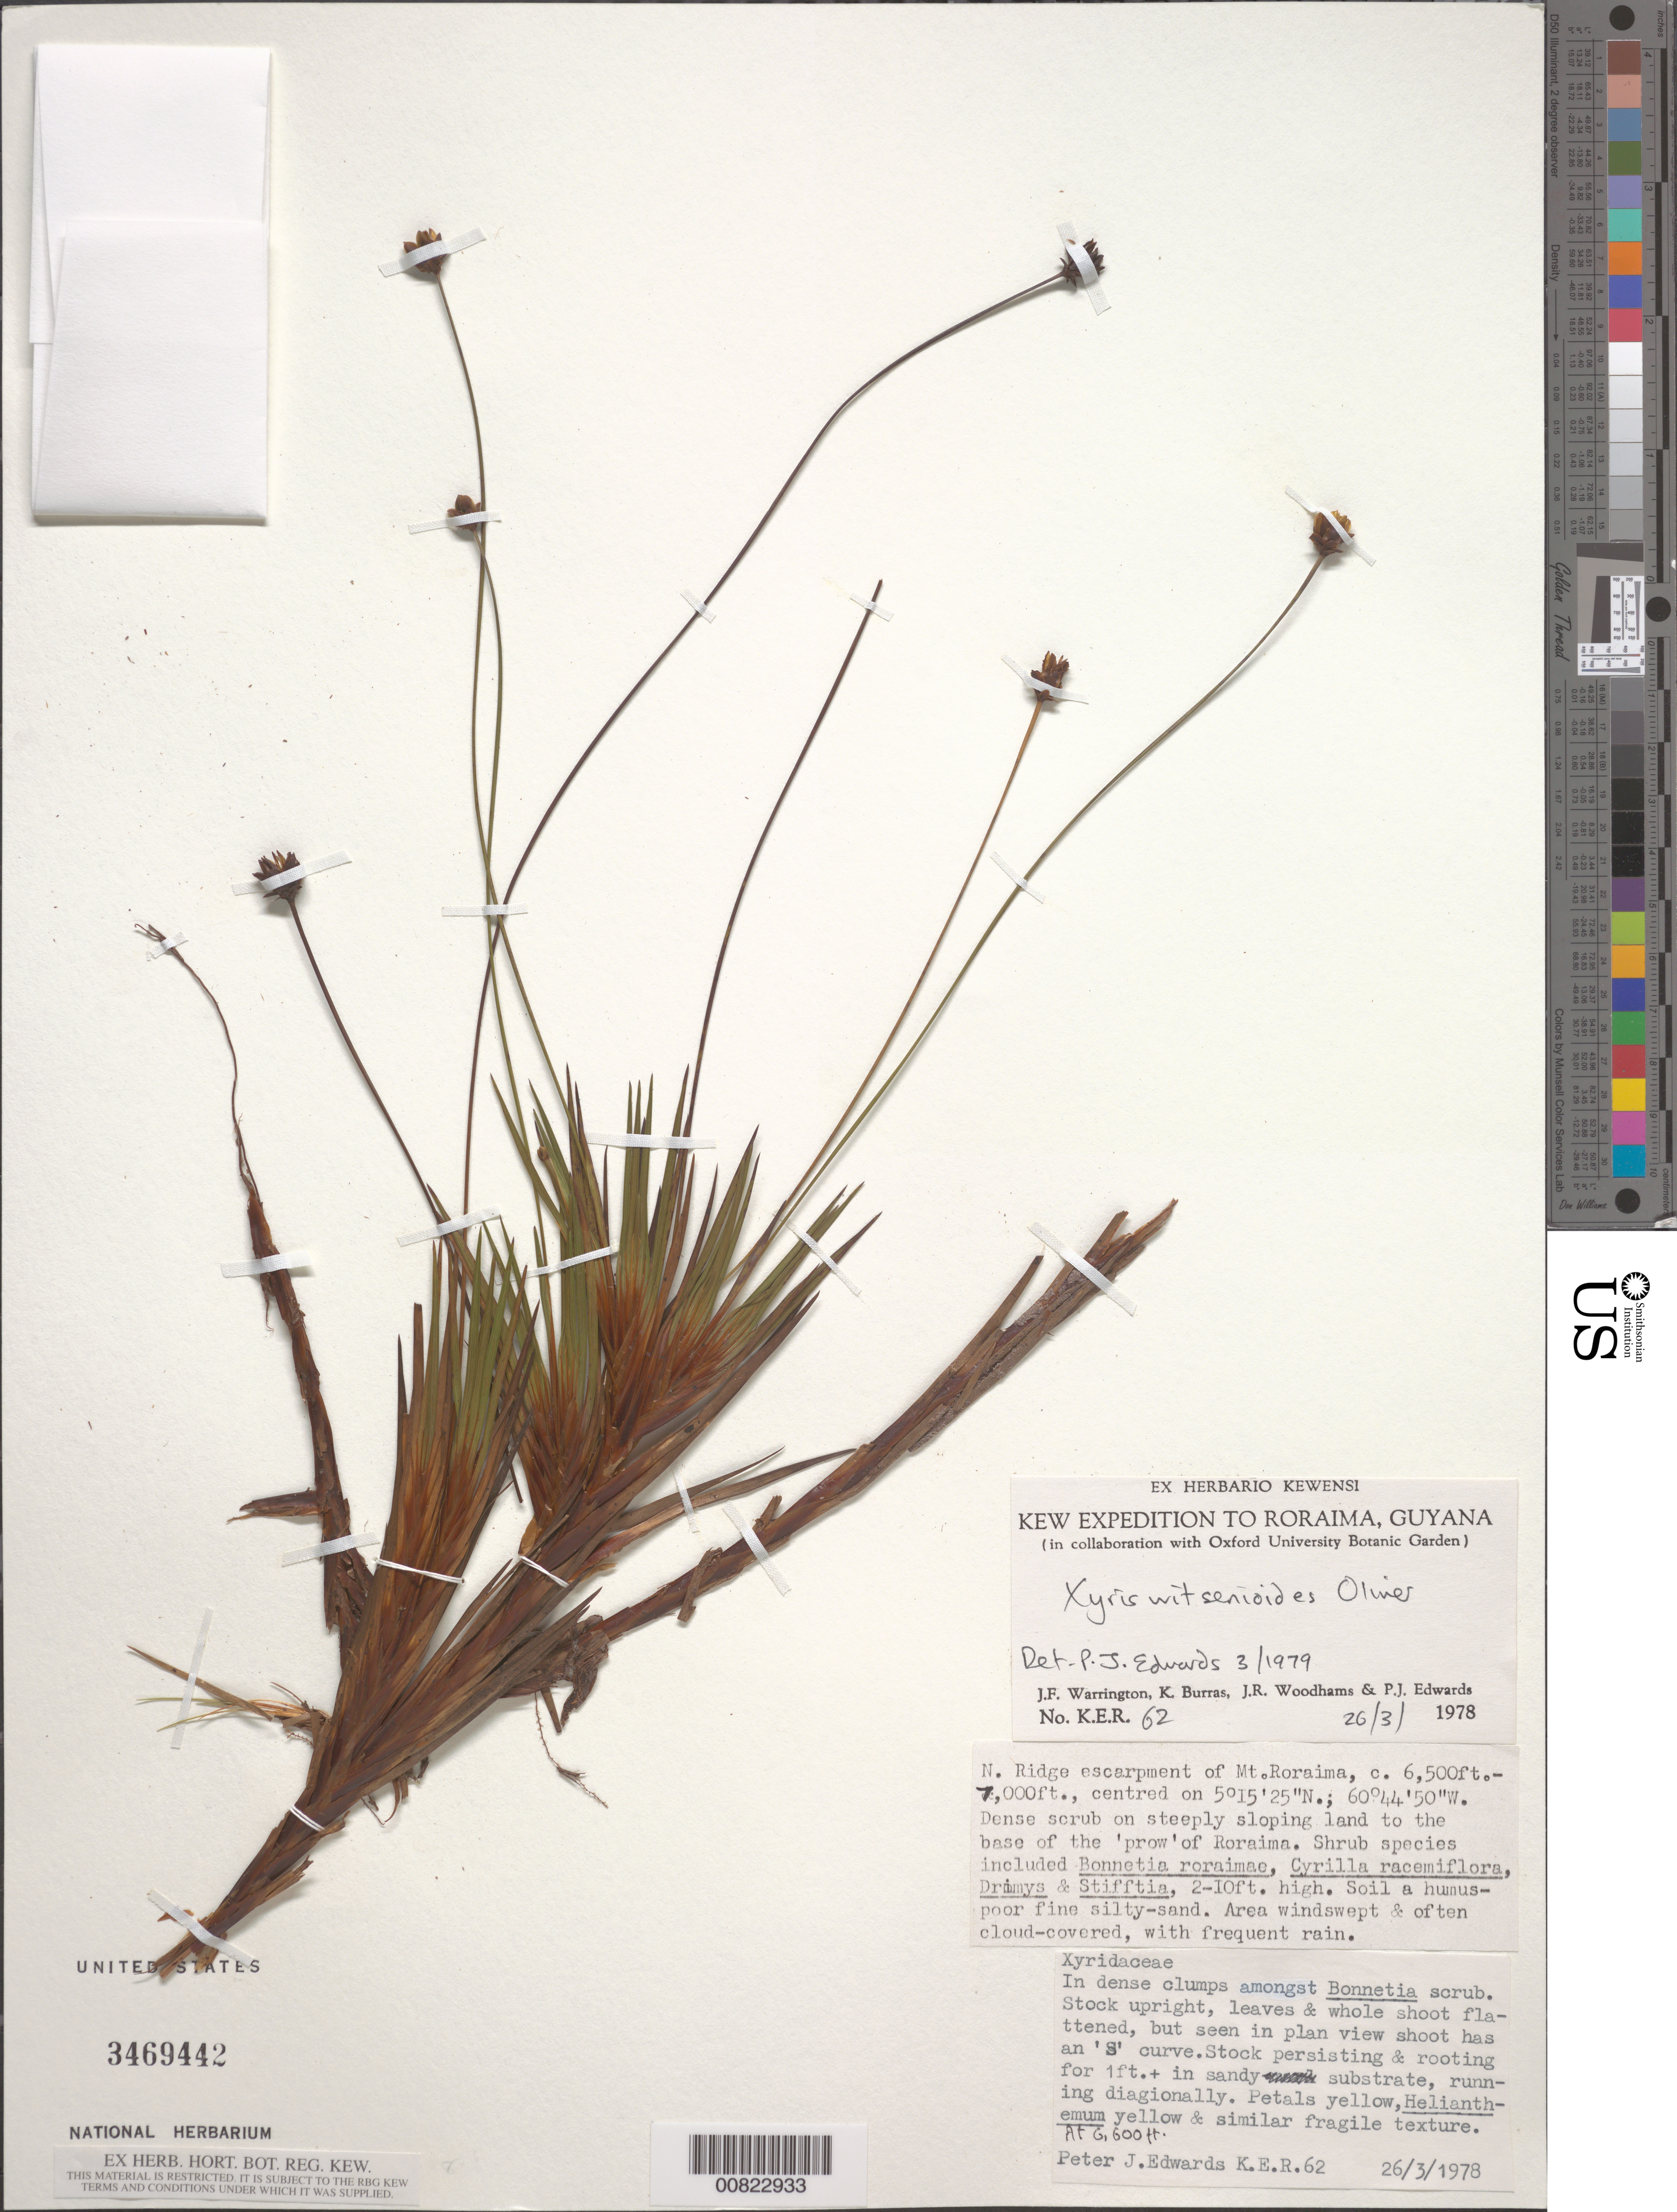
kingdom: Plantae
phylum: Tracheophyta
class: Liliopsida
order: Poales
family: Xyridaceae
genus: Xyris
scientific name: Xyris witsenioides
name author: Oliv. ex Thurn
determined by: Edwards, P. J.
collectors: J. Warrington, K. Burras, J. Woodhams & P. Edwards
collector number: KER 62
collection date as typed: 26-Mar-78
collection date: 1978-03-26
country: Guyana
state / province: Cuyuni-Mazaruni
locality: Mt. Roraima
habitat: Dense scrub on steeply sloping land to the base of the "prow" of Roraima; soil humus-poor fine silty sand; area windswept and often cloud-covered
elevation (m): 2012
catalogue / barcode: US 3469442